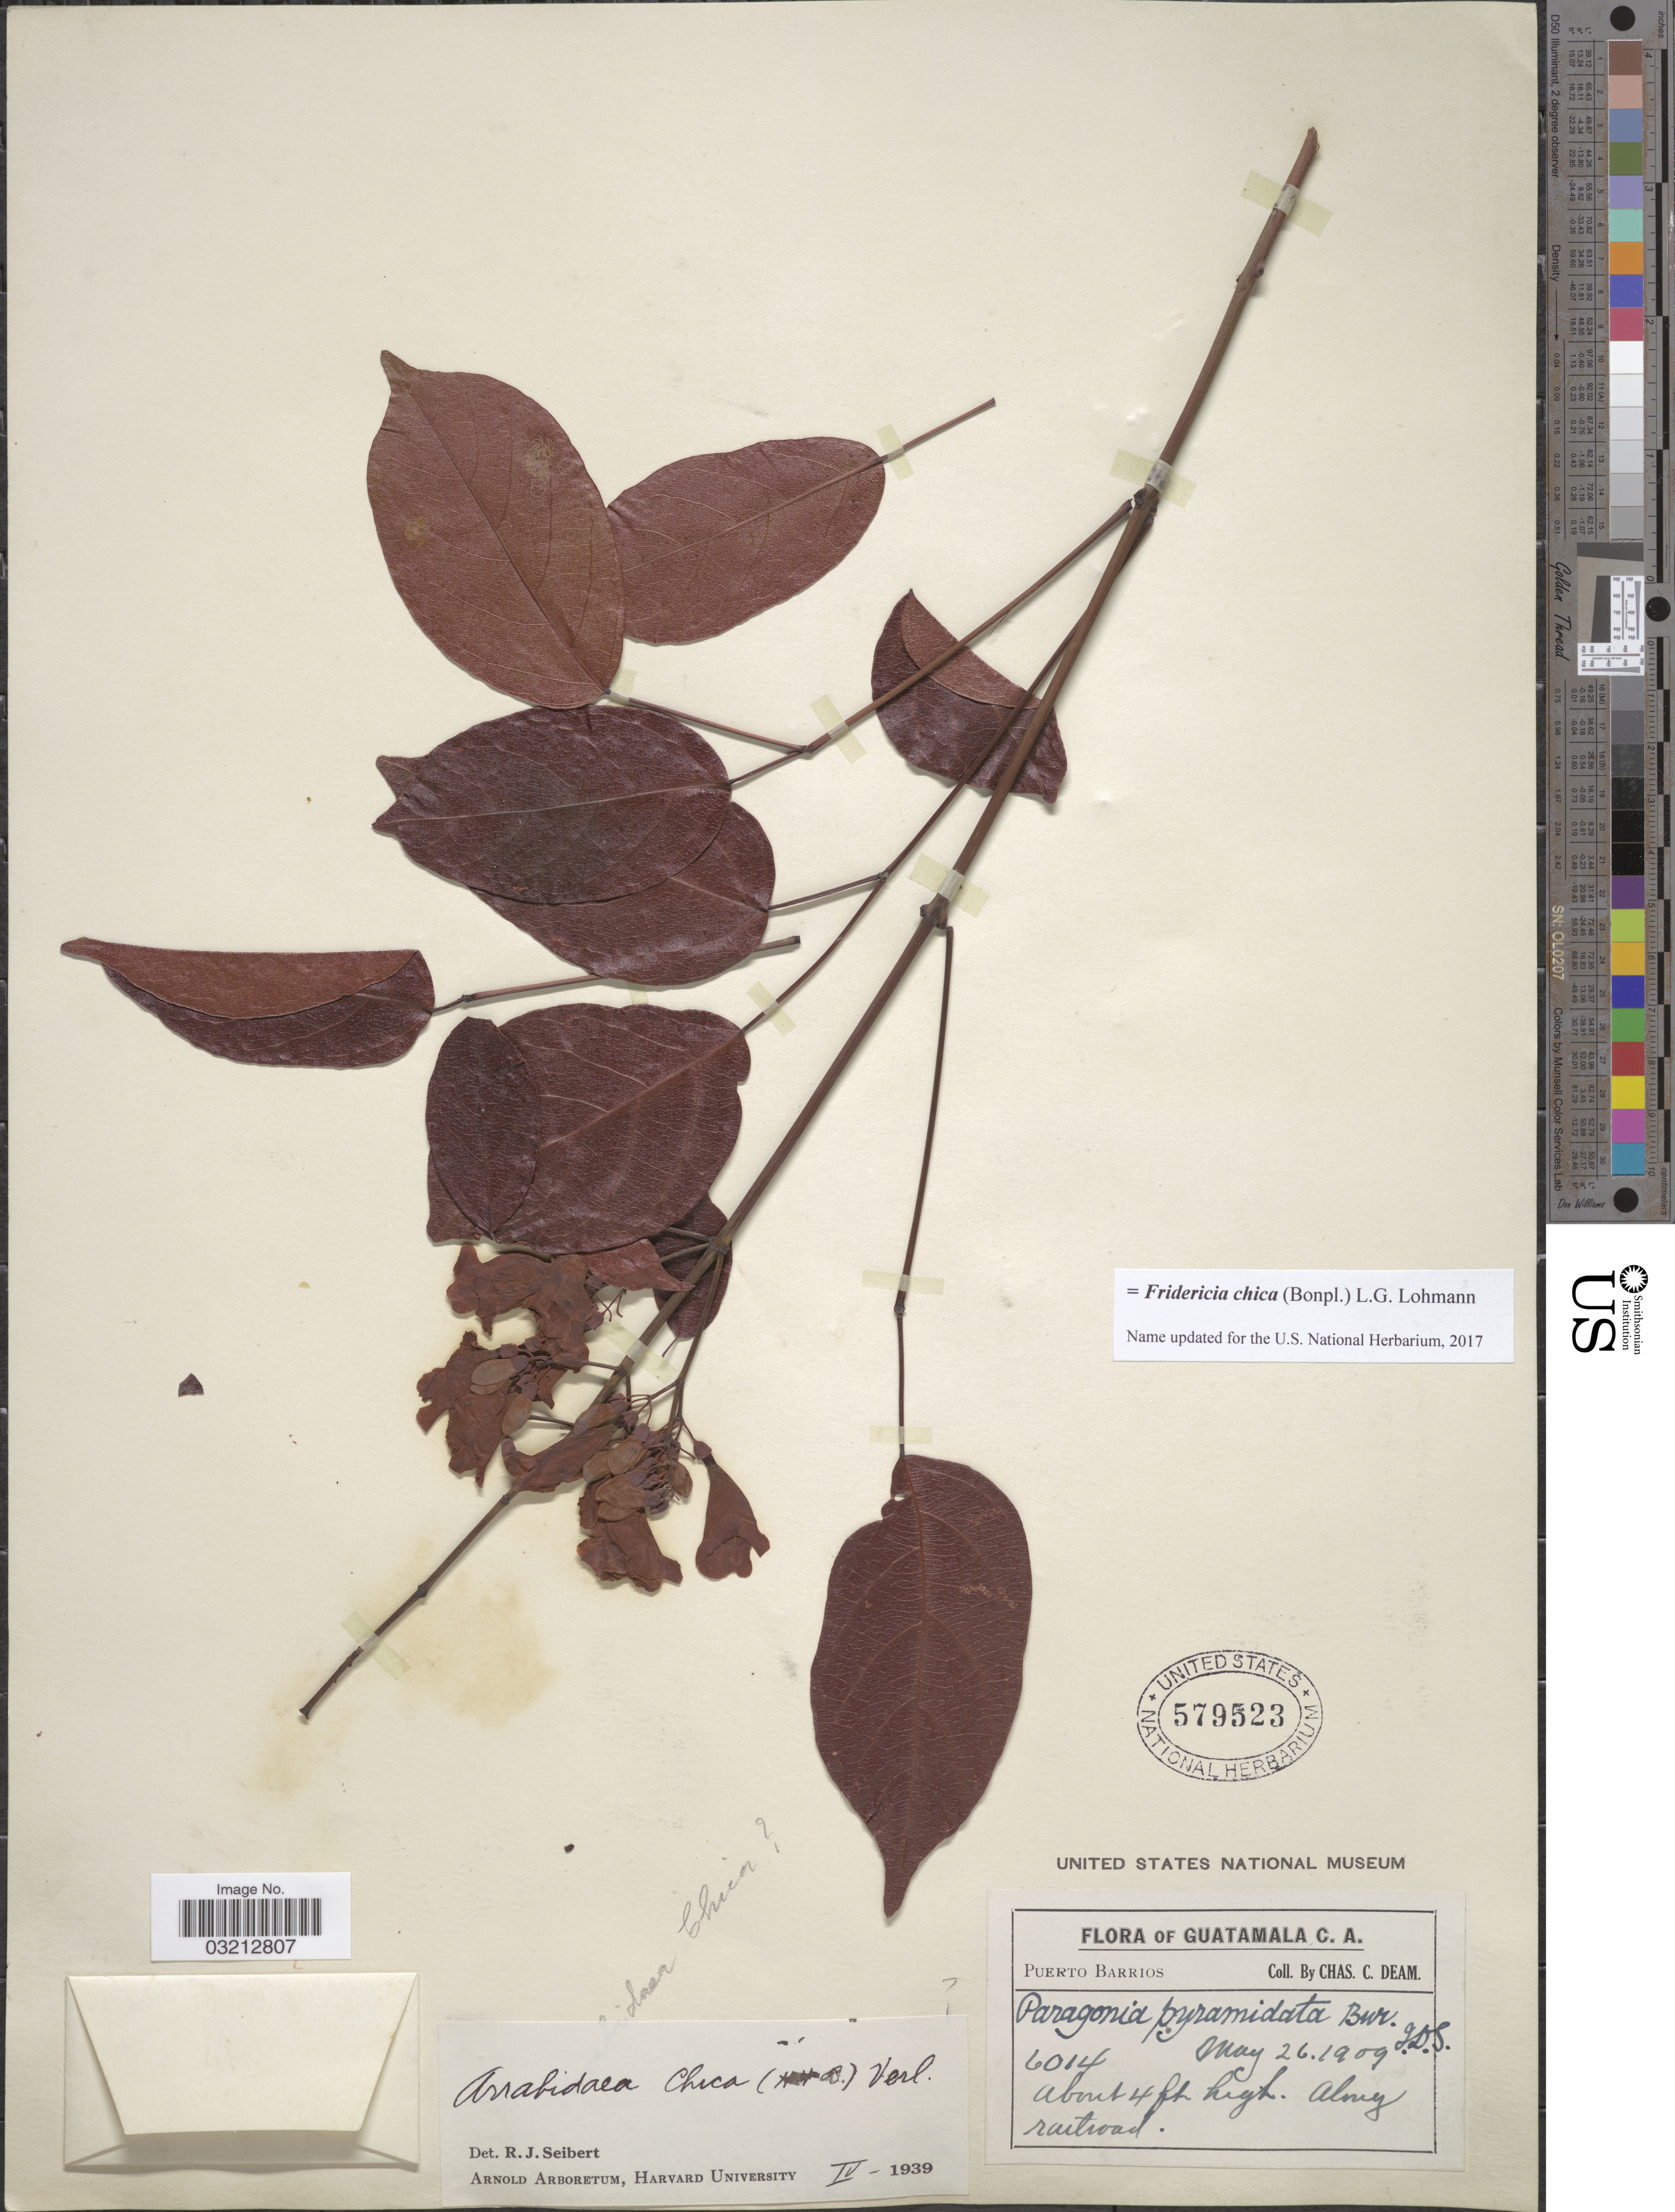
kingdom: Plantae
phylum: Tracheophyta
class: Magnoliopsida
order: Lamiales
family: Bignoniaceae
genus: Fridericia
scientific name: Fridericia chica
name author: (Bonpl.) L.G. Lohmann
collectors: C. C. Deam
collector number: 6014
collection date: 1909-05-26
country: Guatemala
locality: Puerto Barrios. Along railroad.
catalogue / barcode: US 579523